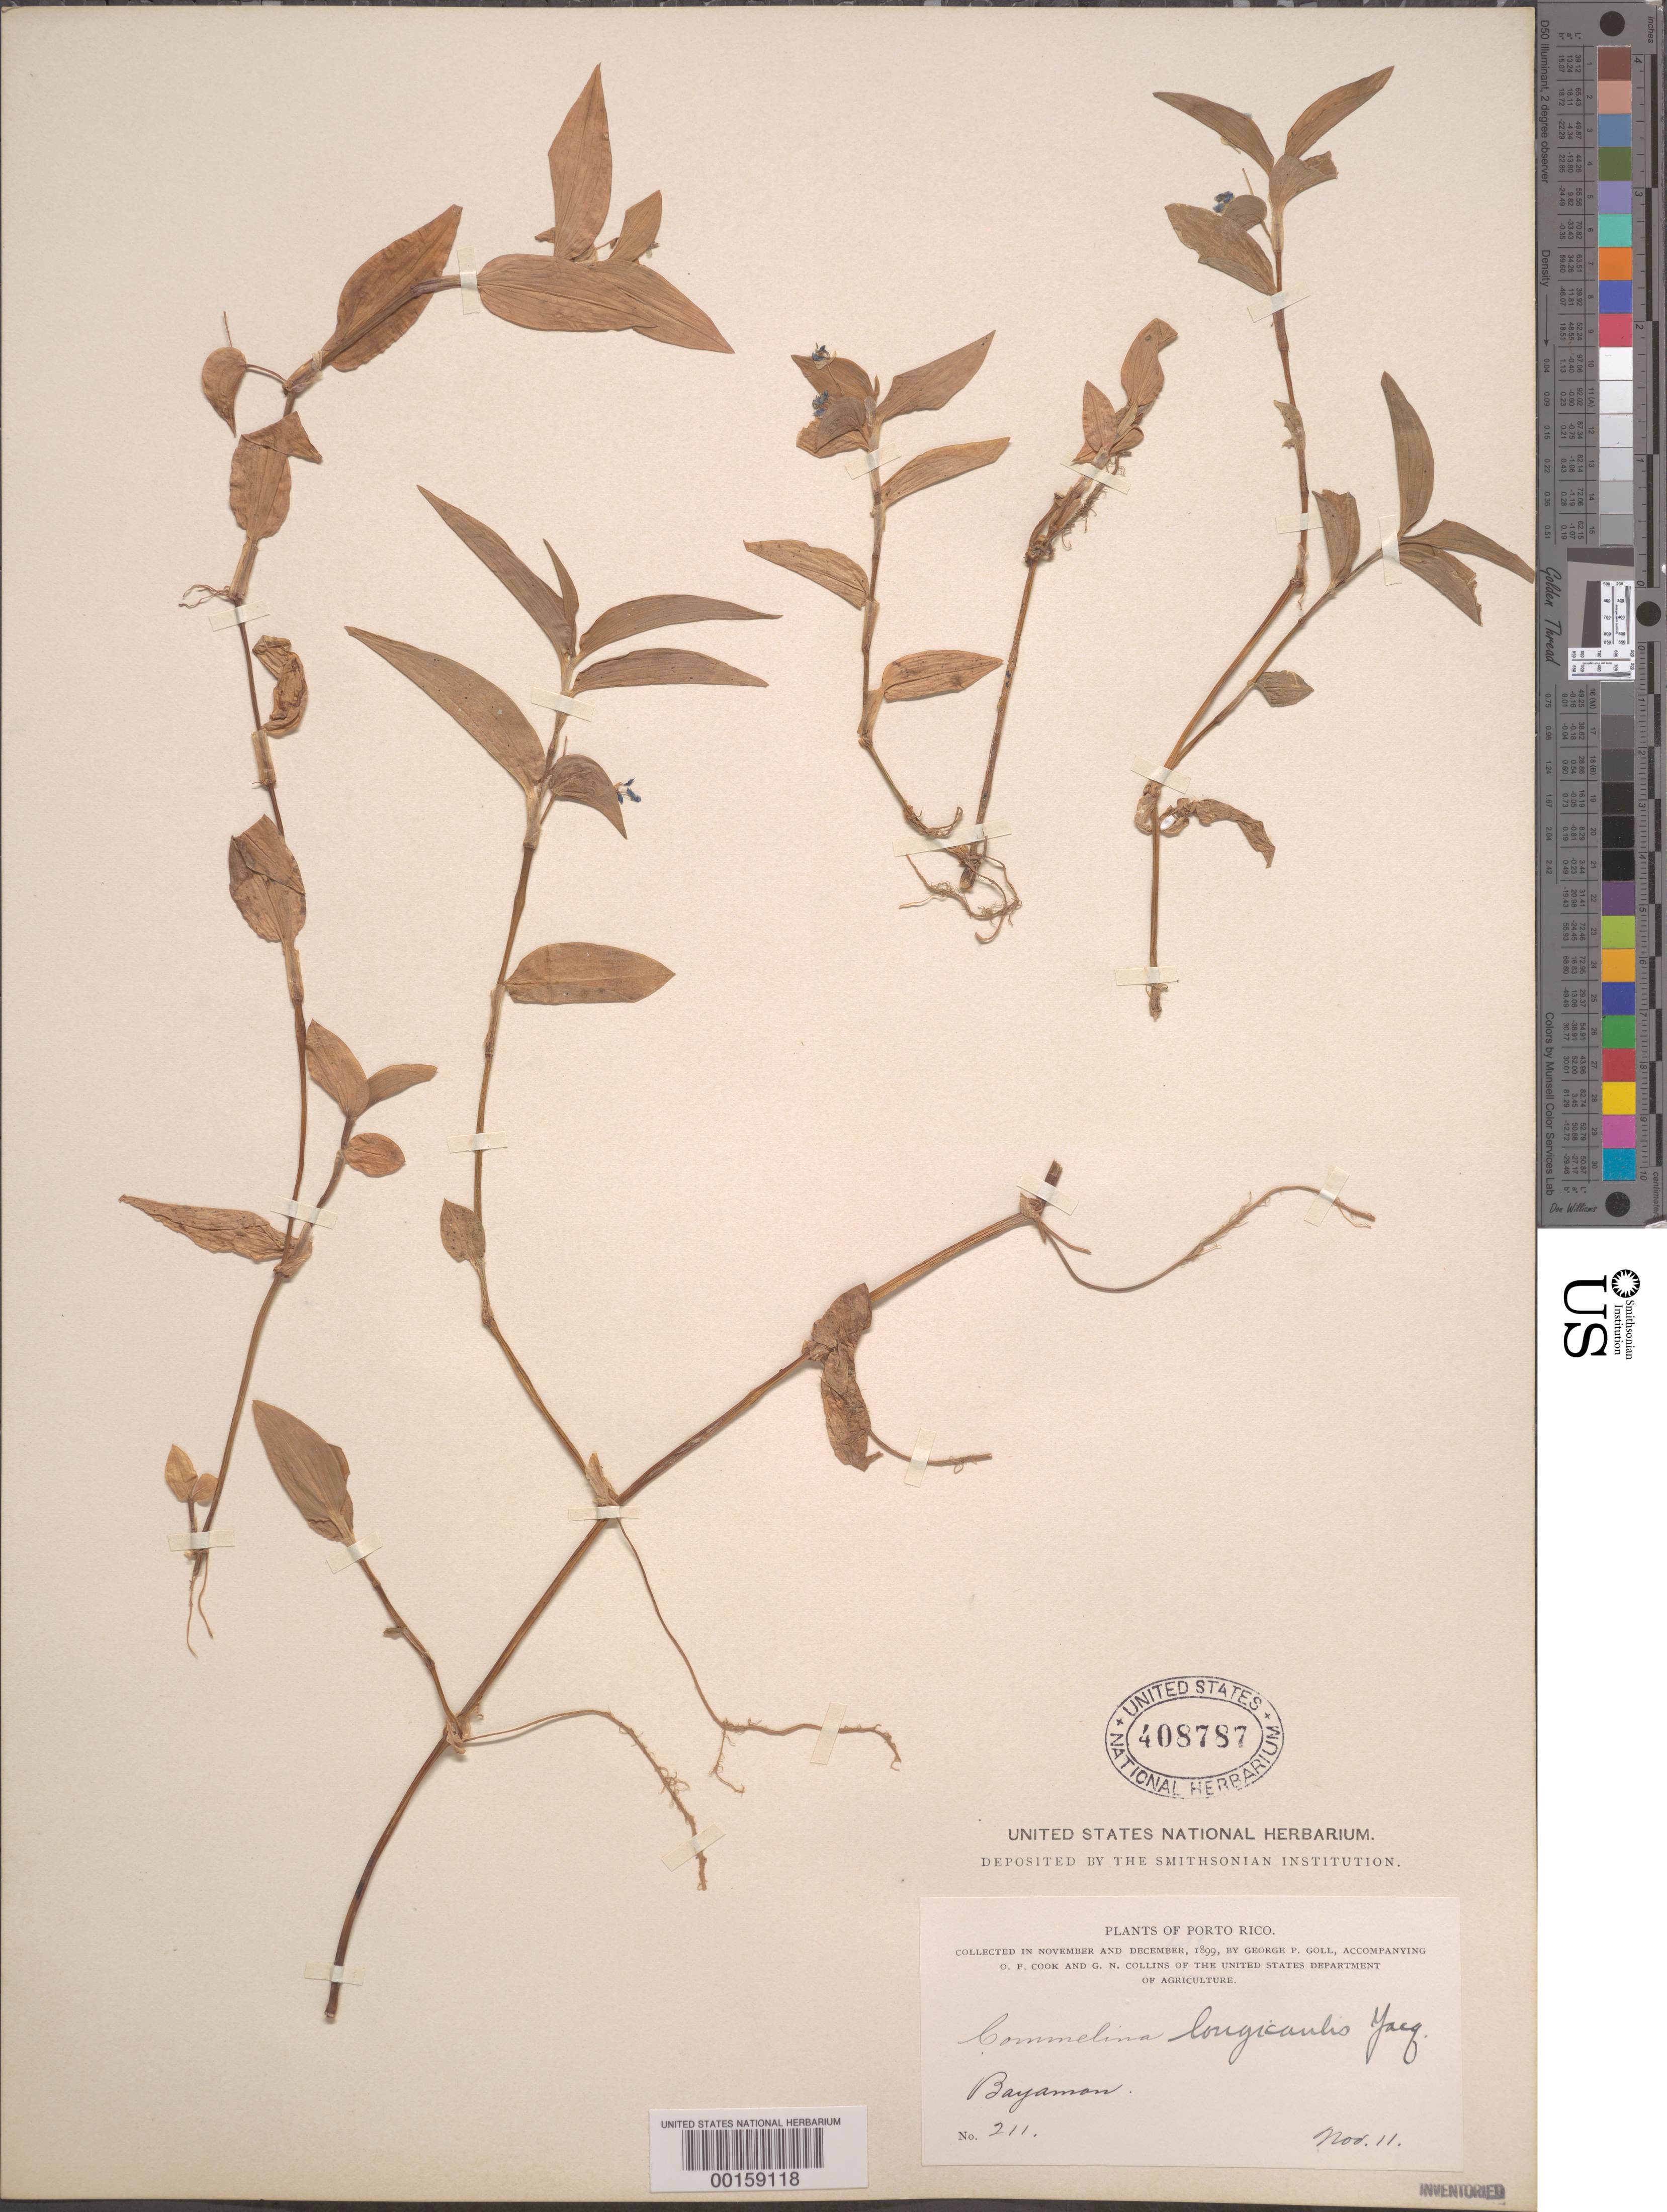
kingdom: Plantae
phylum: Tracheophyta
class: Liliopsida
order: Commelinales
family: Commelinaceae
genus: Commelina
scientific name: Commelina diffusa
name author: Burm. f.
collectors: G. Goll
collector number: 211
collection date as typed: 11 Nov 1899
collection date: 1899-11-11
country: Puerto Rico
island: Greater Antilles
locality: Bayamon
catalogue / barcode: US 408787